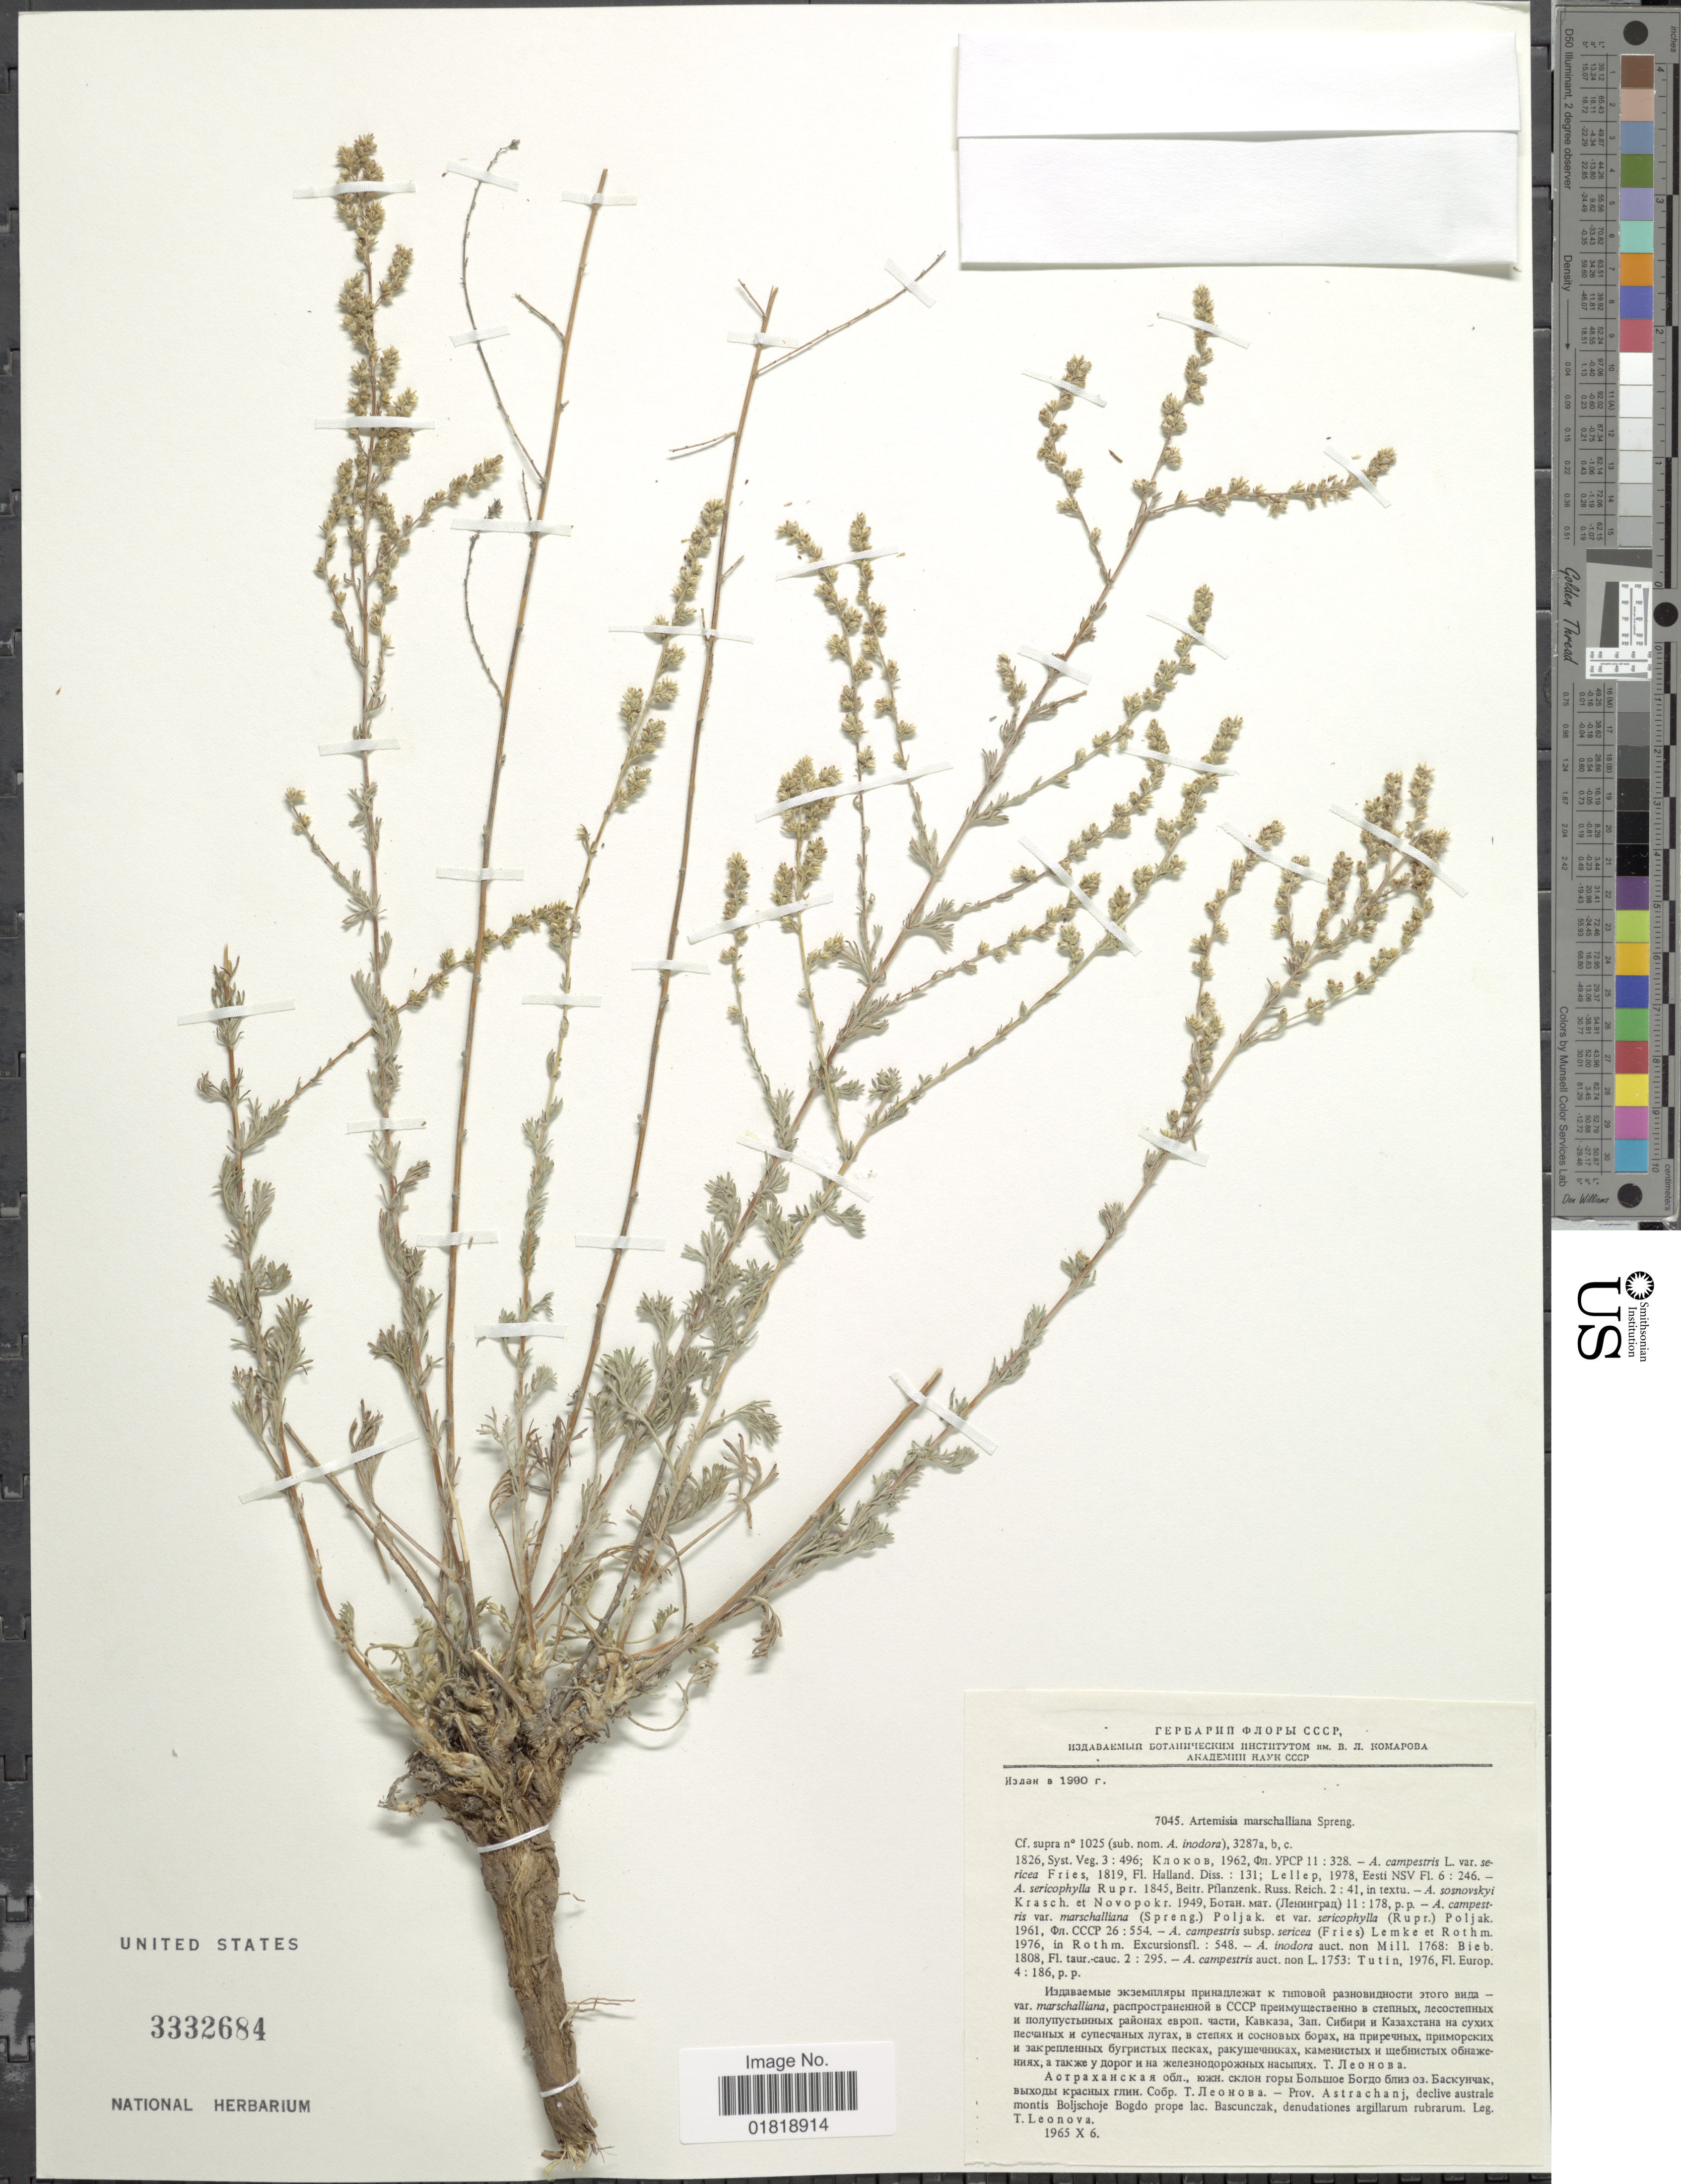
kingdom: Plantae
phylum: Tracheophyta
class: Magnoliopsida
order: Asterales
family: Asteraceae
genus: Artemisia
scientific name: Artemisia marschalliana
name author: Spreng.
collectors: T. Leonova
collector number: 7045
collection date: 1965-10-06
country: Russian Federation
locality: Astrachanj, declive australe montis Bolkschoje Bogdo prope lac. Bascunczak, denudationes argillarum rubrarum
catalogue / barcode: US 3332684